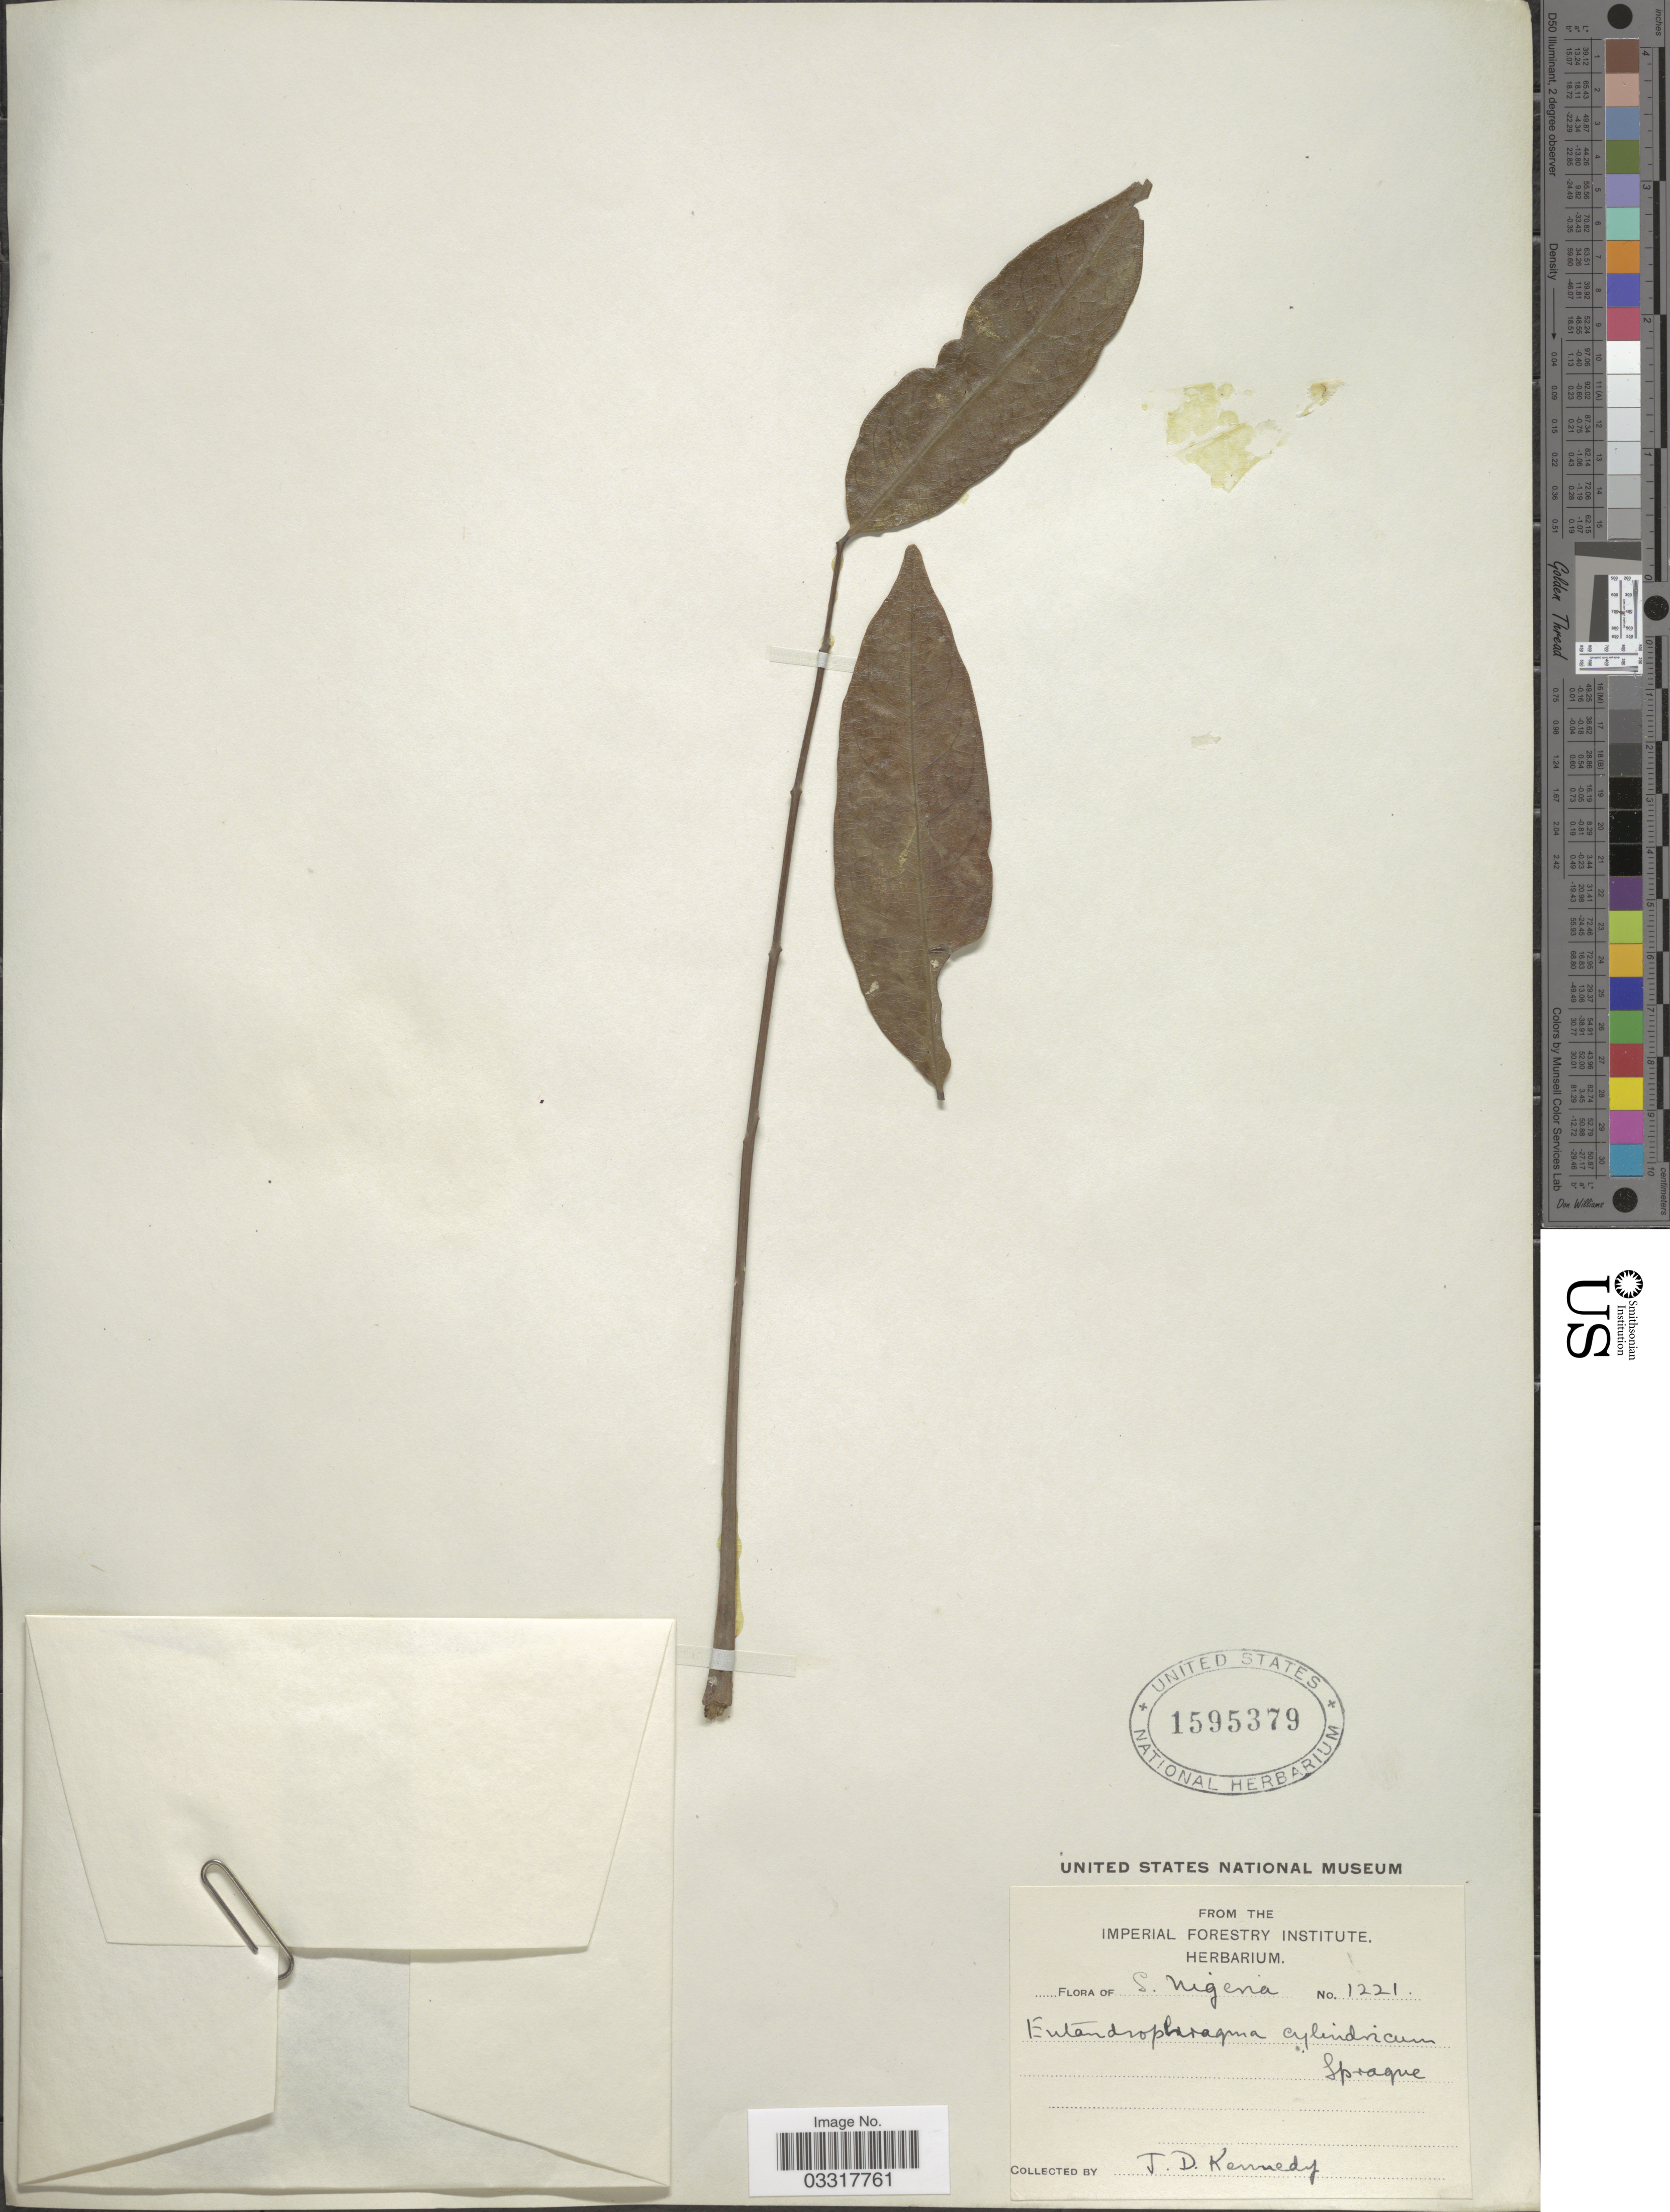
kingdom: Plantae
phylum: Tracheophyta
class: Magnoliopsida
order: Sapindales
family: Meliaceae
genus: Entandrophragma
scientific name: Entandrophragma cylindricum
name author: (Sprague) Sprague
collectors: J. D. Kennedy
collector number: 1221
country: Nigeria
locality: S. Nigeria.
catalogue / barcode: US 1595379